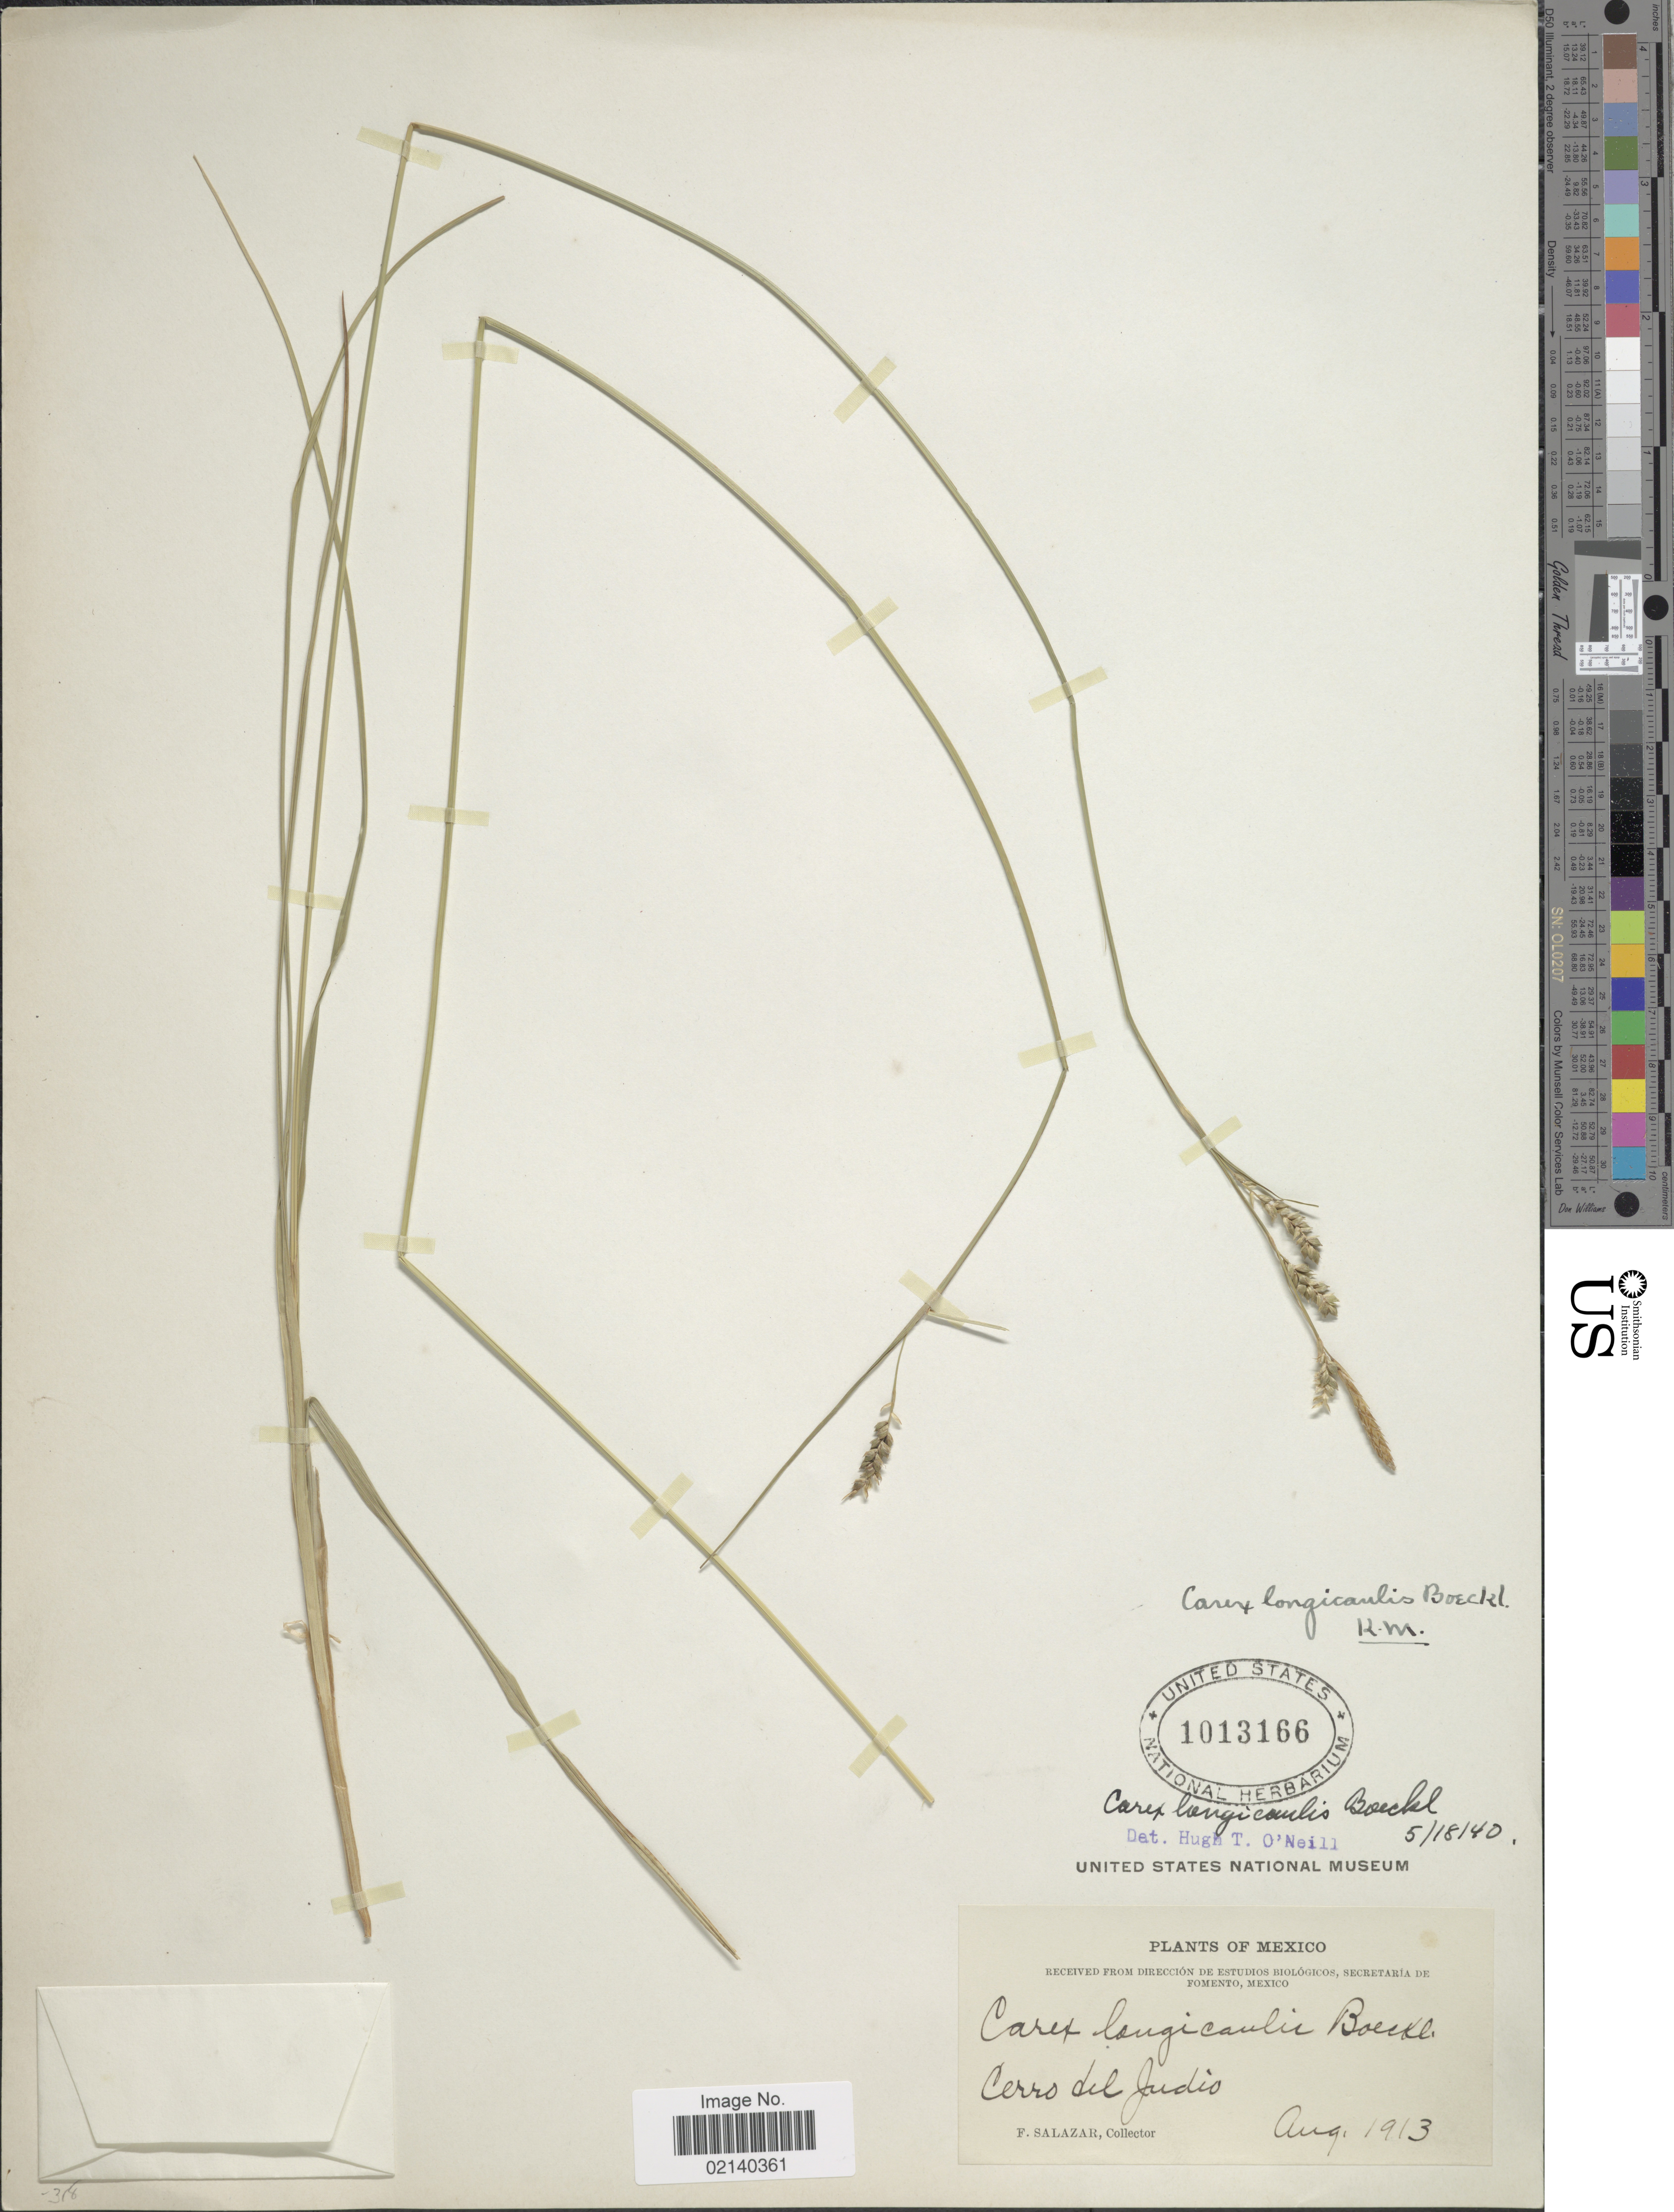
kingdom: Plantae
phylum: Tracheophyta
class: Liliopsida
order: Poales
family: Cyperaceae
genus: Carex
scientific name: Carex longicaulis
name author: Boeckeler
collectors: F. Salazar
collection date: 1913-08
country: Mexico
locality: Cerro del Judis.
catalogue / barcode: US 1013166